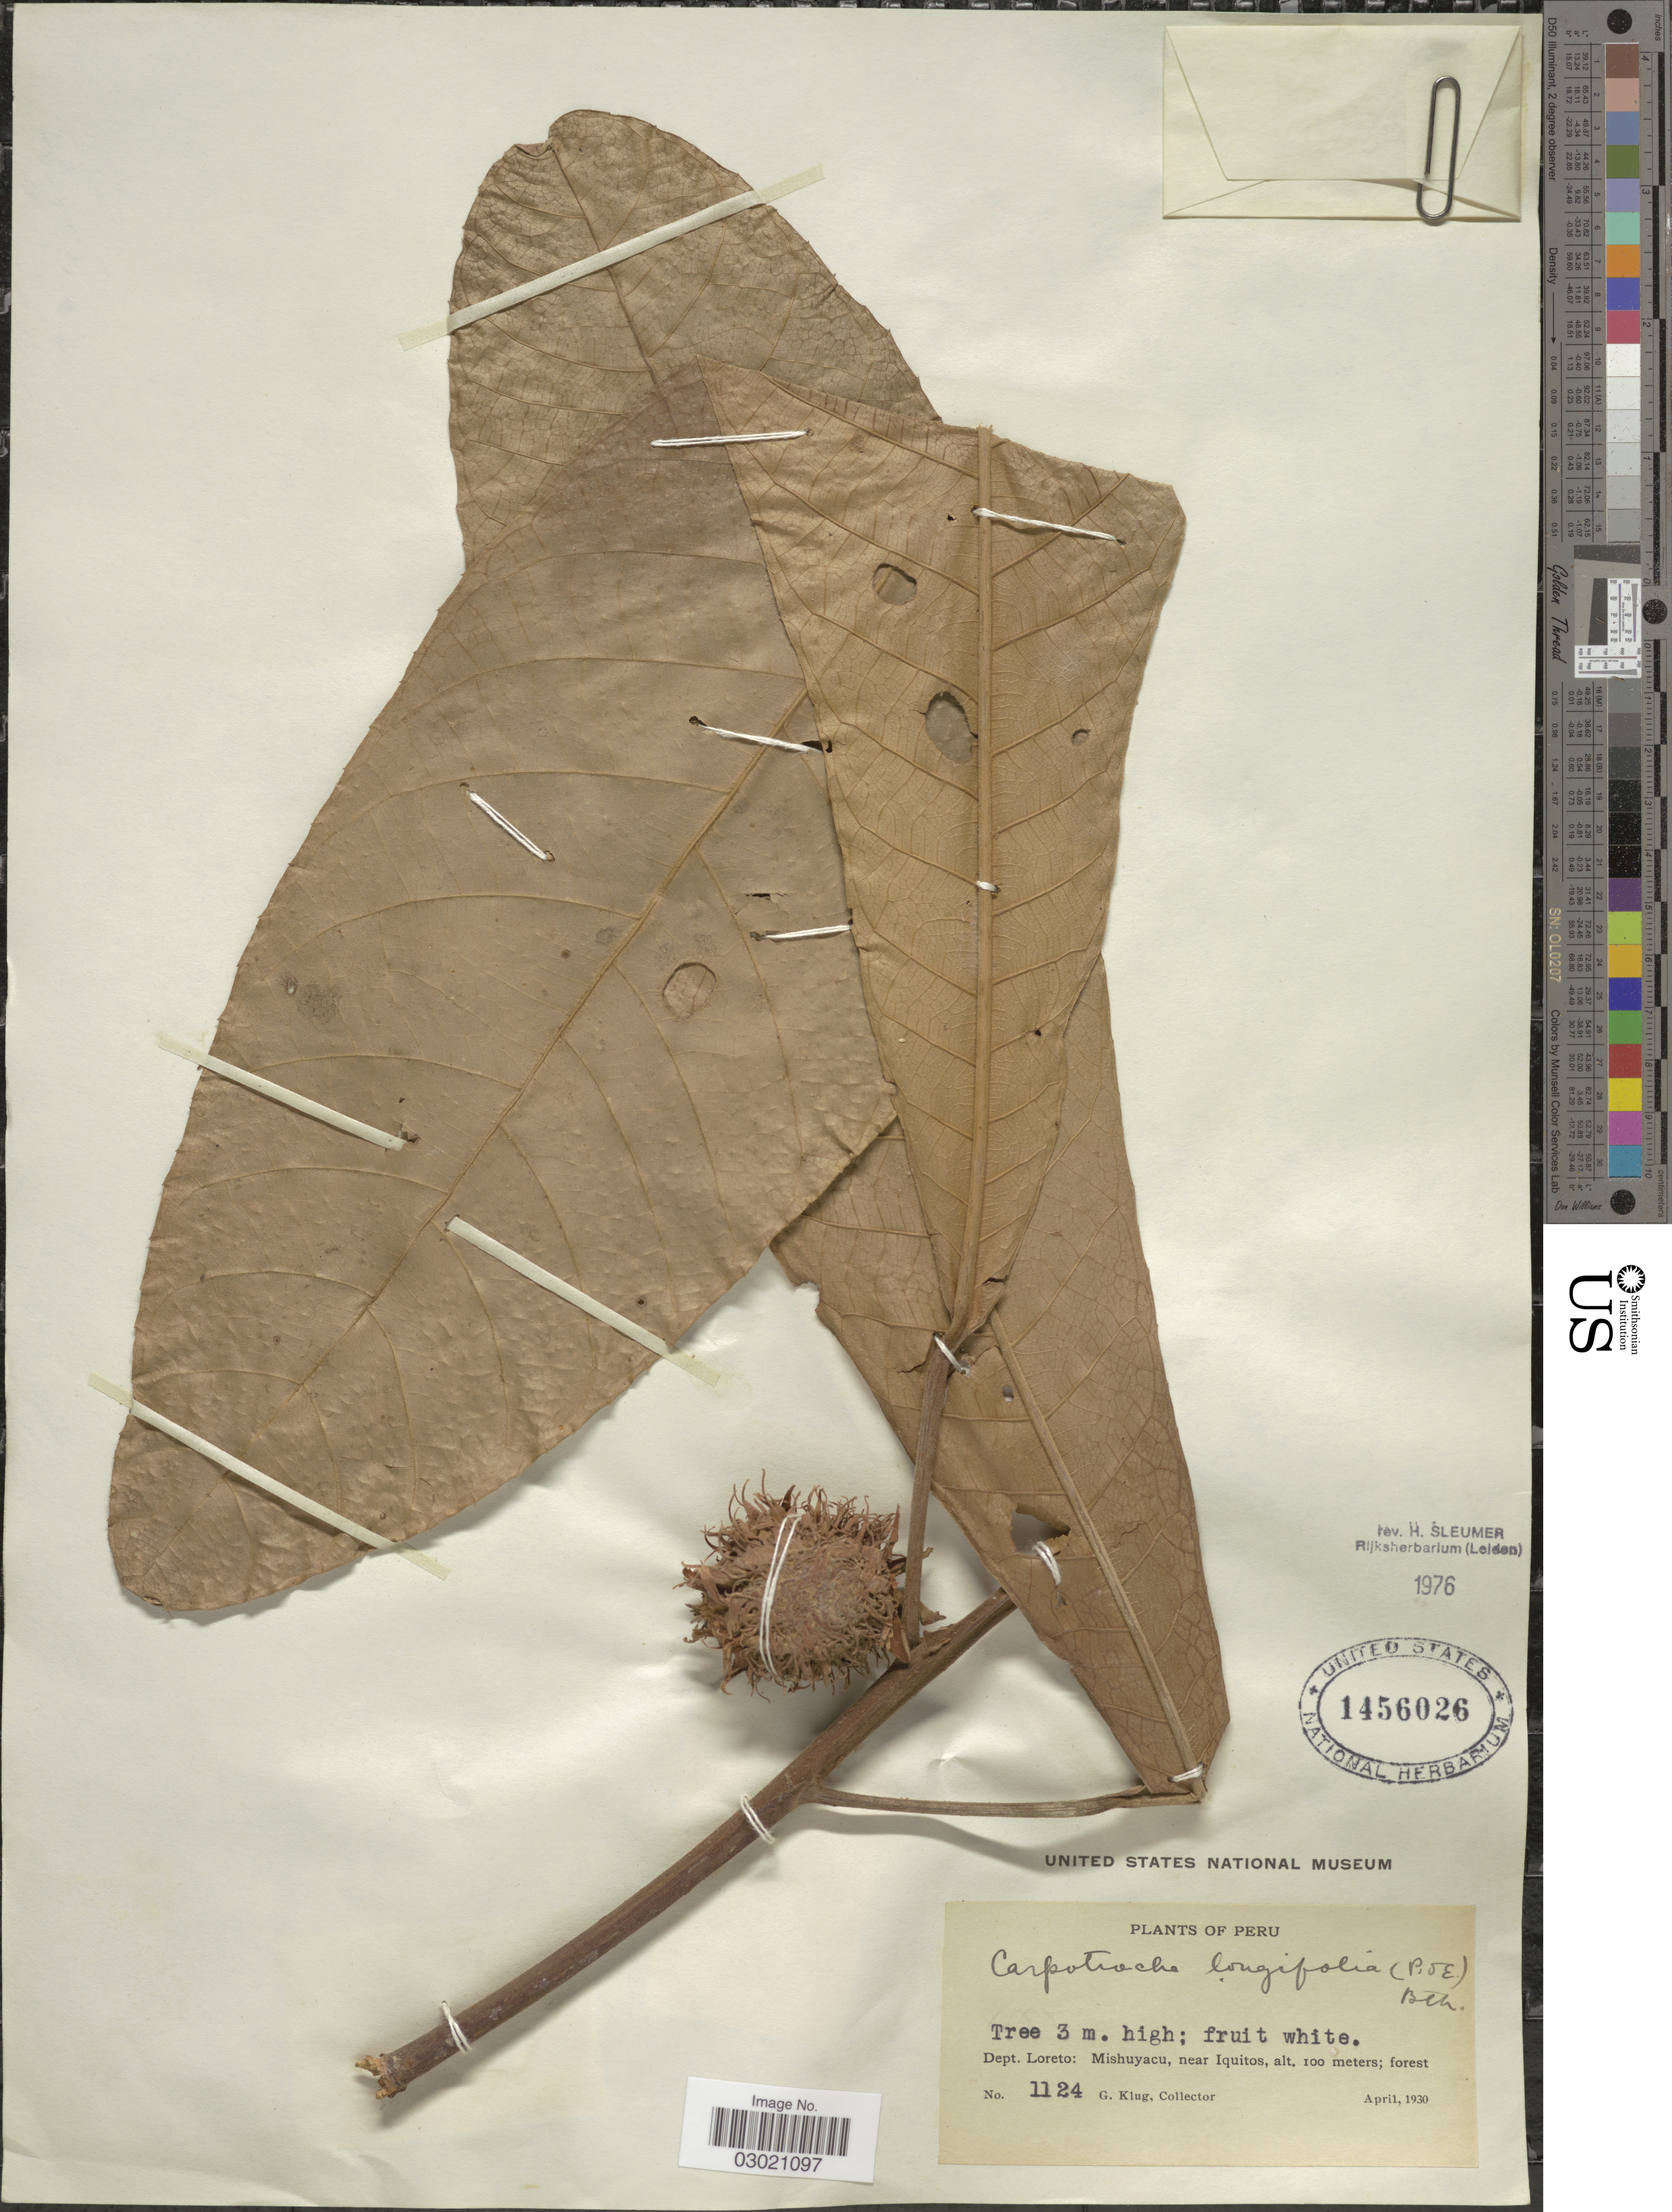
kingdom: Plantae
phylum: Tracheophyta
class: Magnoliopsida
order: Malpighiales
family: Achariaceae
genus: Carpotroche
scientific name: Carpotroche longifolia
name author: (Poepp.) Benth.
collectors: G. Klug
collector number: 1124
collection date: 1930-04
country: Peru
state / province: Loreto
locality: Dept. Loreto: Mishuyacu, near Iquitos.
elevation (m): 100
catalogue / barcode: US 1456026